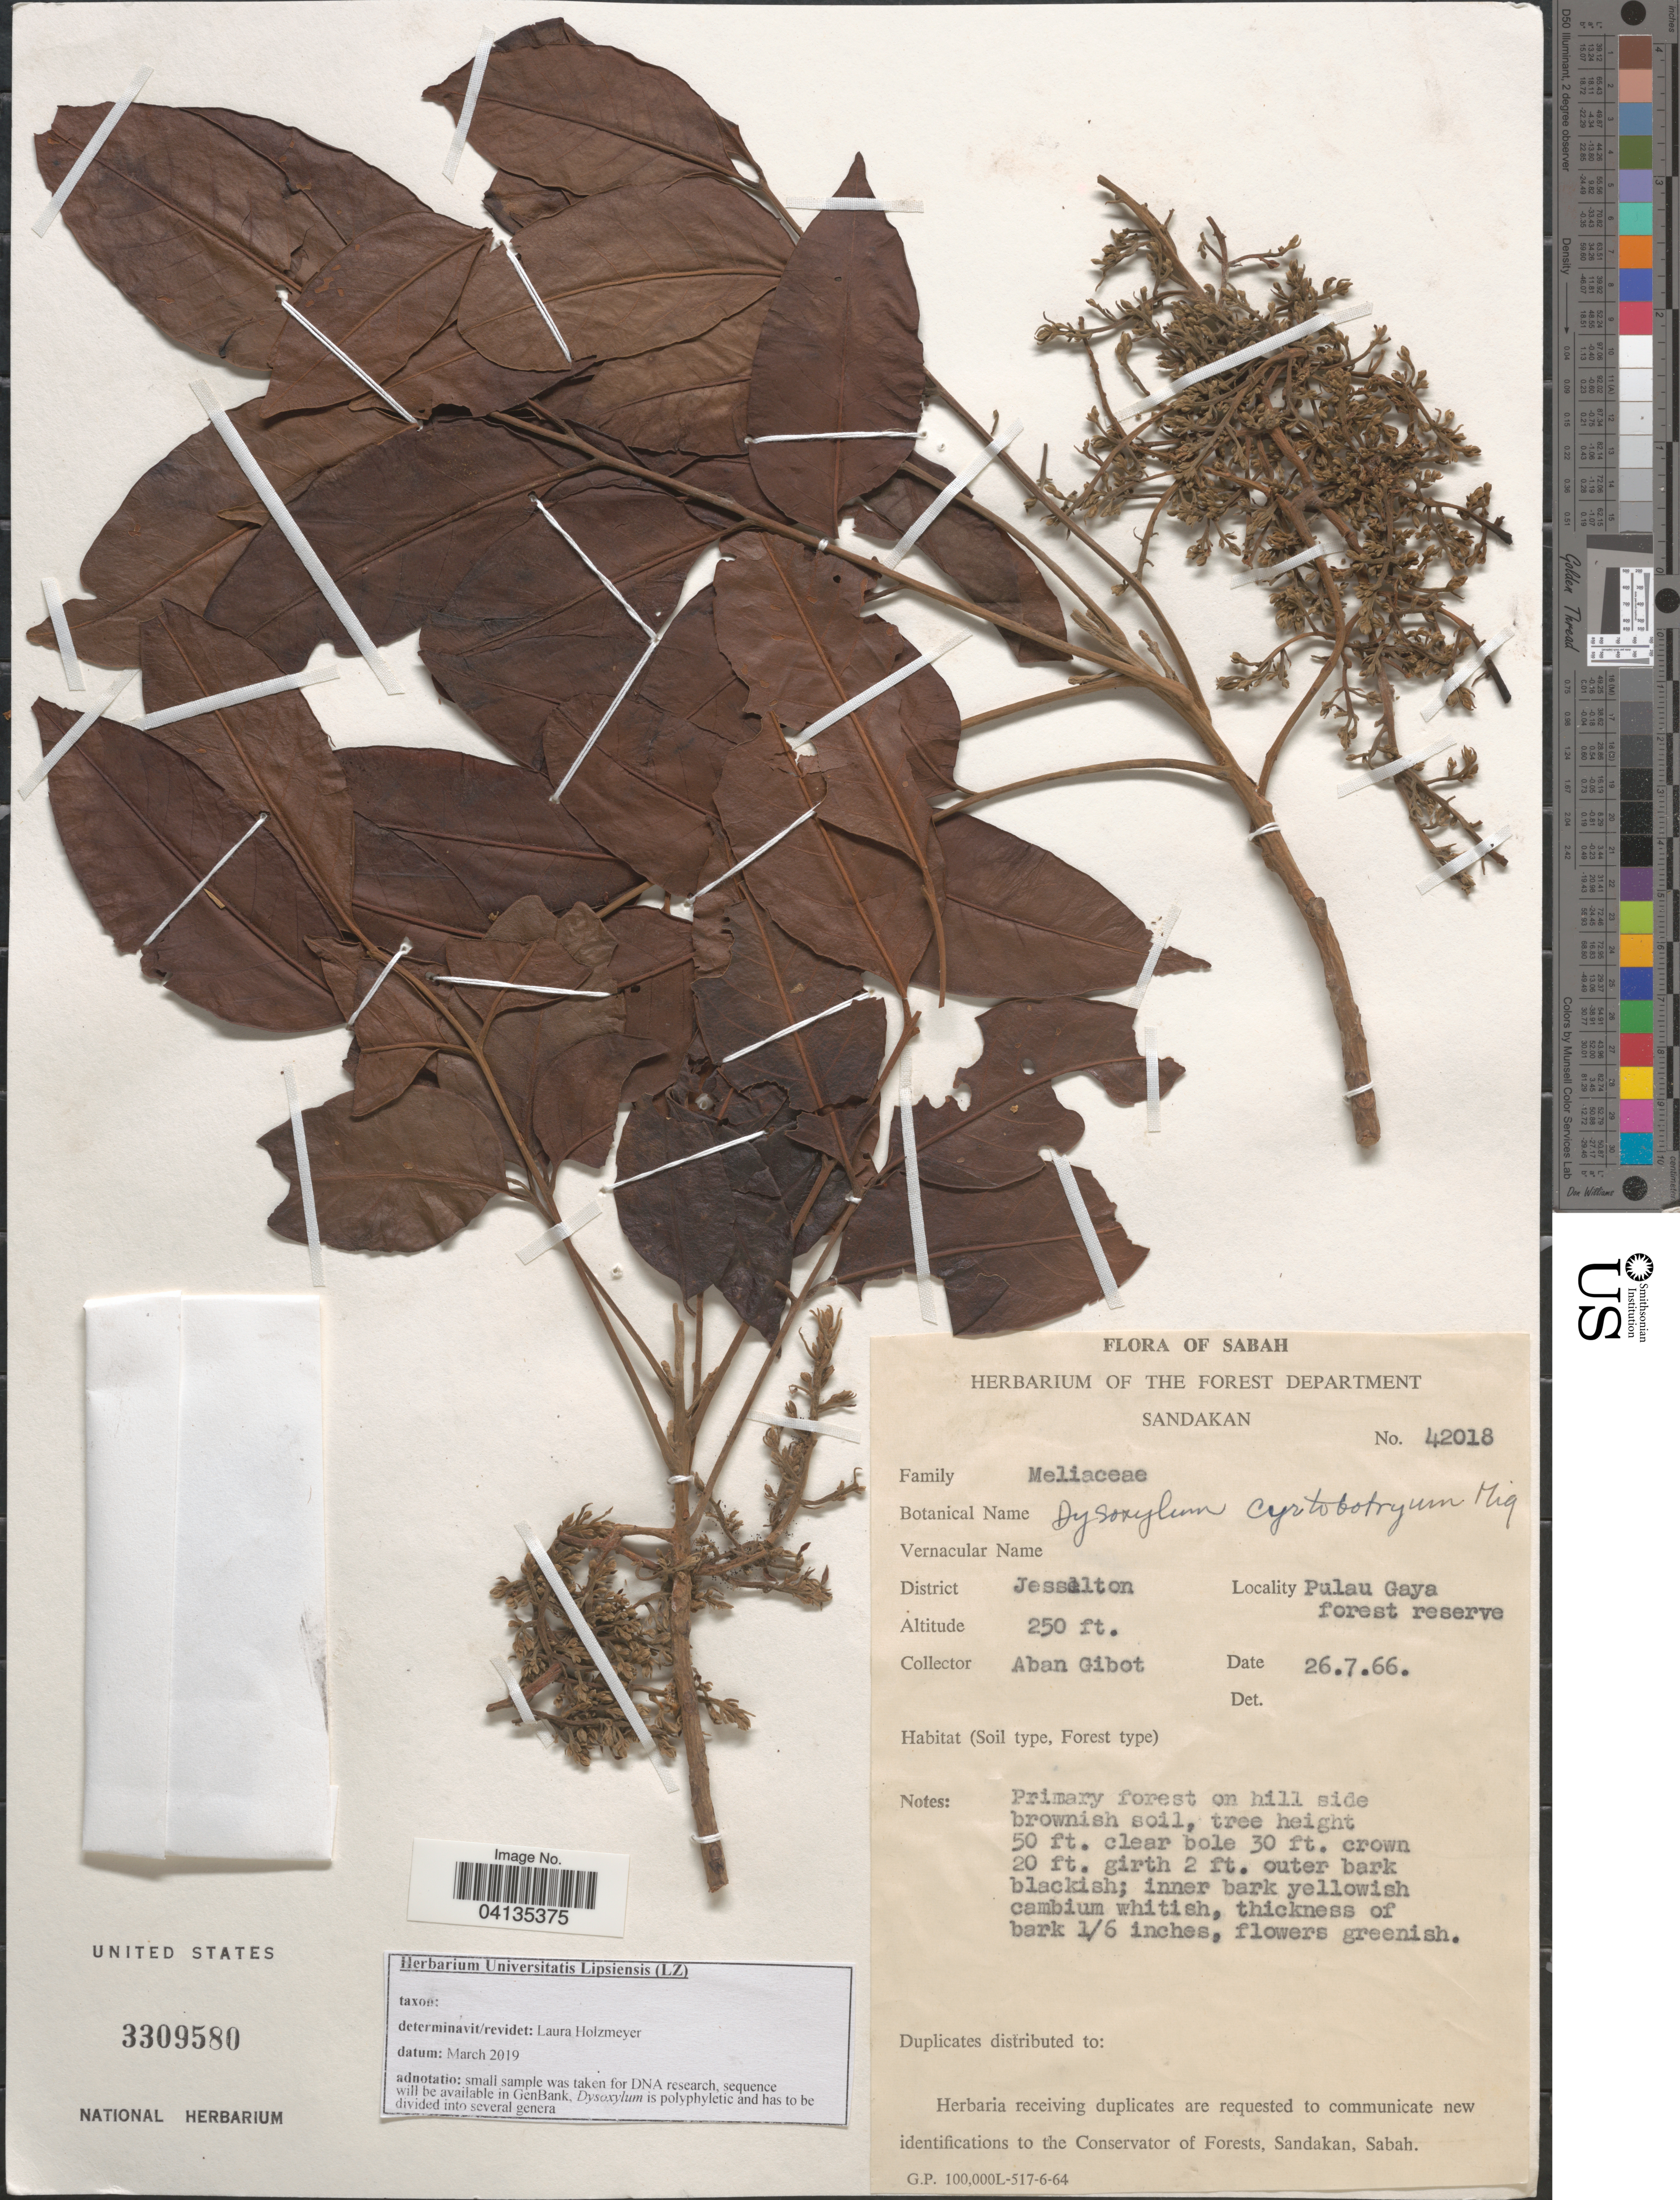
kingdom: Plantae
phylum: Tracheophyta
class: Magnoliopsida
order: Sapindales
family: Meliaceae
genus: Dysoxylum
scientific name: Dysoxylum cyrtobotryum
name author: Miq.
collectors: A. Gibot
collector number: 42018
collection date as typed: Transcribed d/m/y: 26/7/66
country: Malaysia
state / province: Sabah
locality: District Jesselton [interpreted]. Pulau Gaya forest reserve.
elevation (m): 76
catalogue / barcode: US 3309580